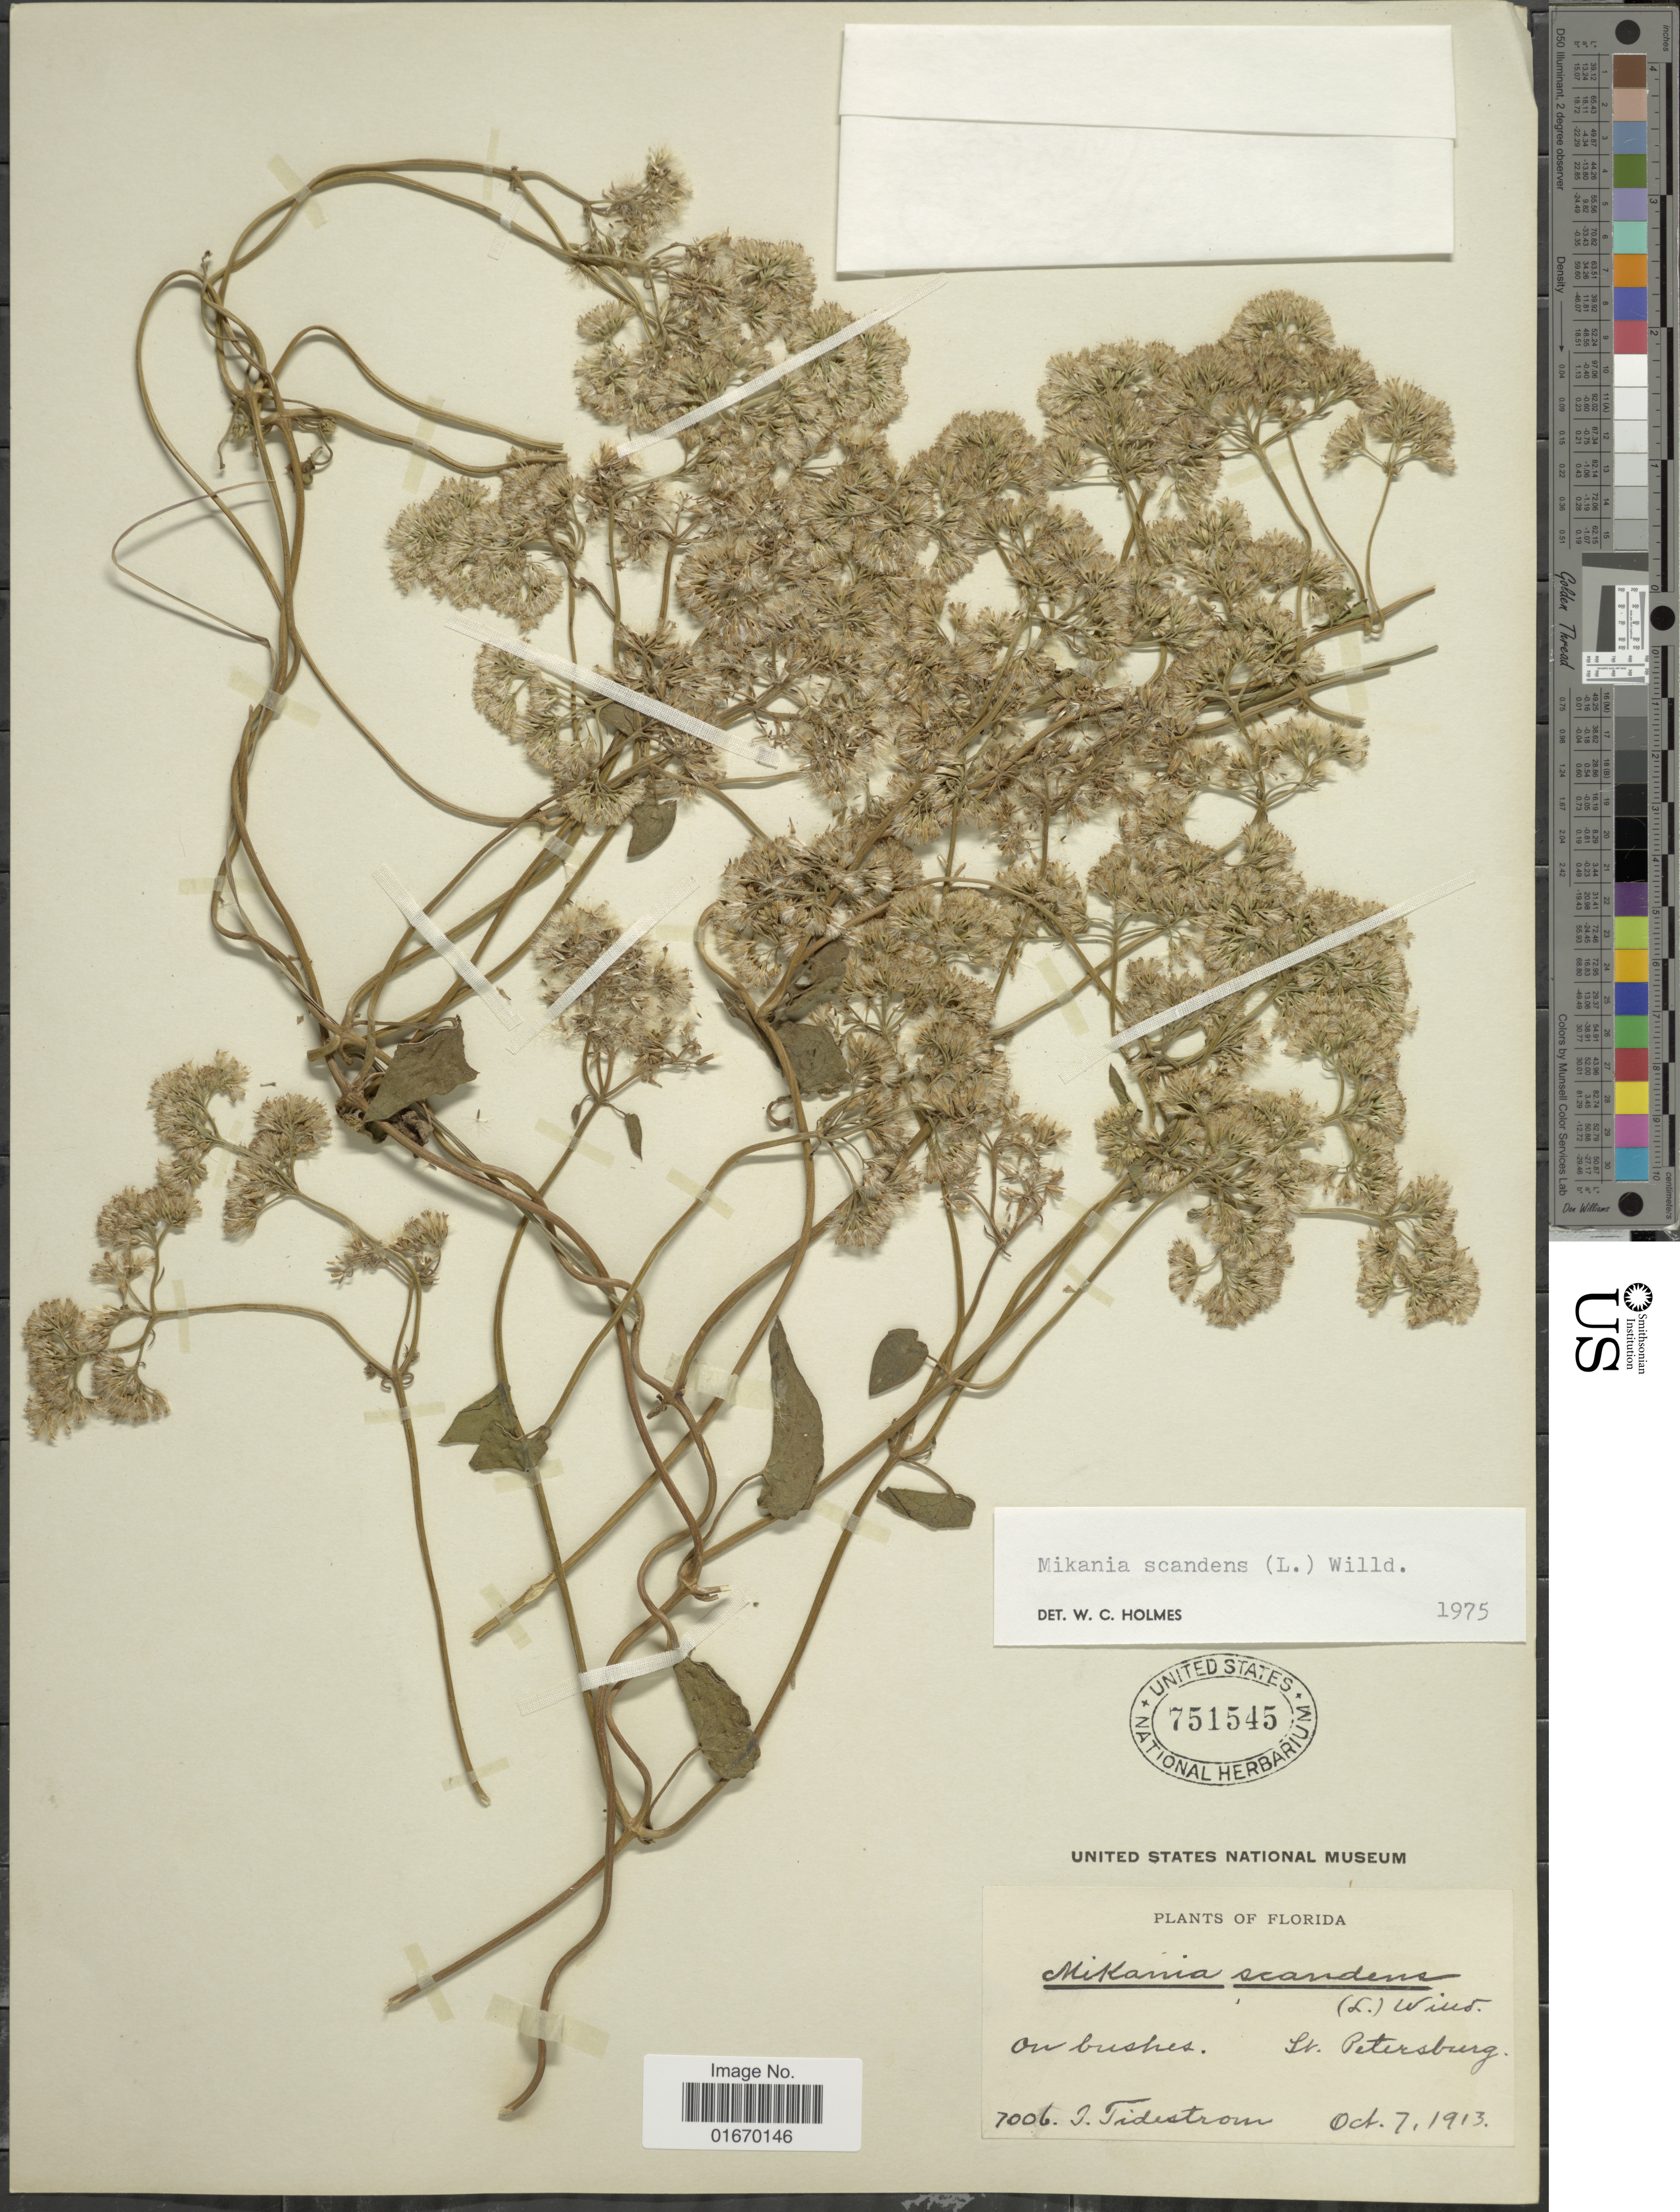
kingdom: Plantae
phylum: Tracheophyta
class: Magnoliopsida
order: Asterales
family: Asteraceae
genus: Mikania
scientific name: Mikania scandens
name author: (L.) Willd.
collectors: I. F. Tidestrom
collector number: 7006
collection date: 1913-10-07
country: United States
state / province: Florida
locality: St. Petersburg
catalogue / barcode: US 751545